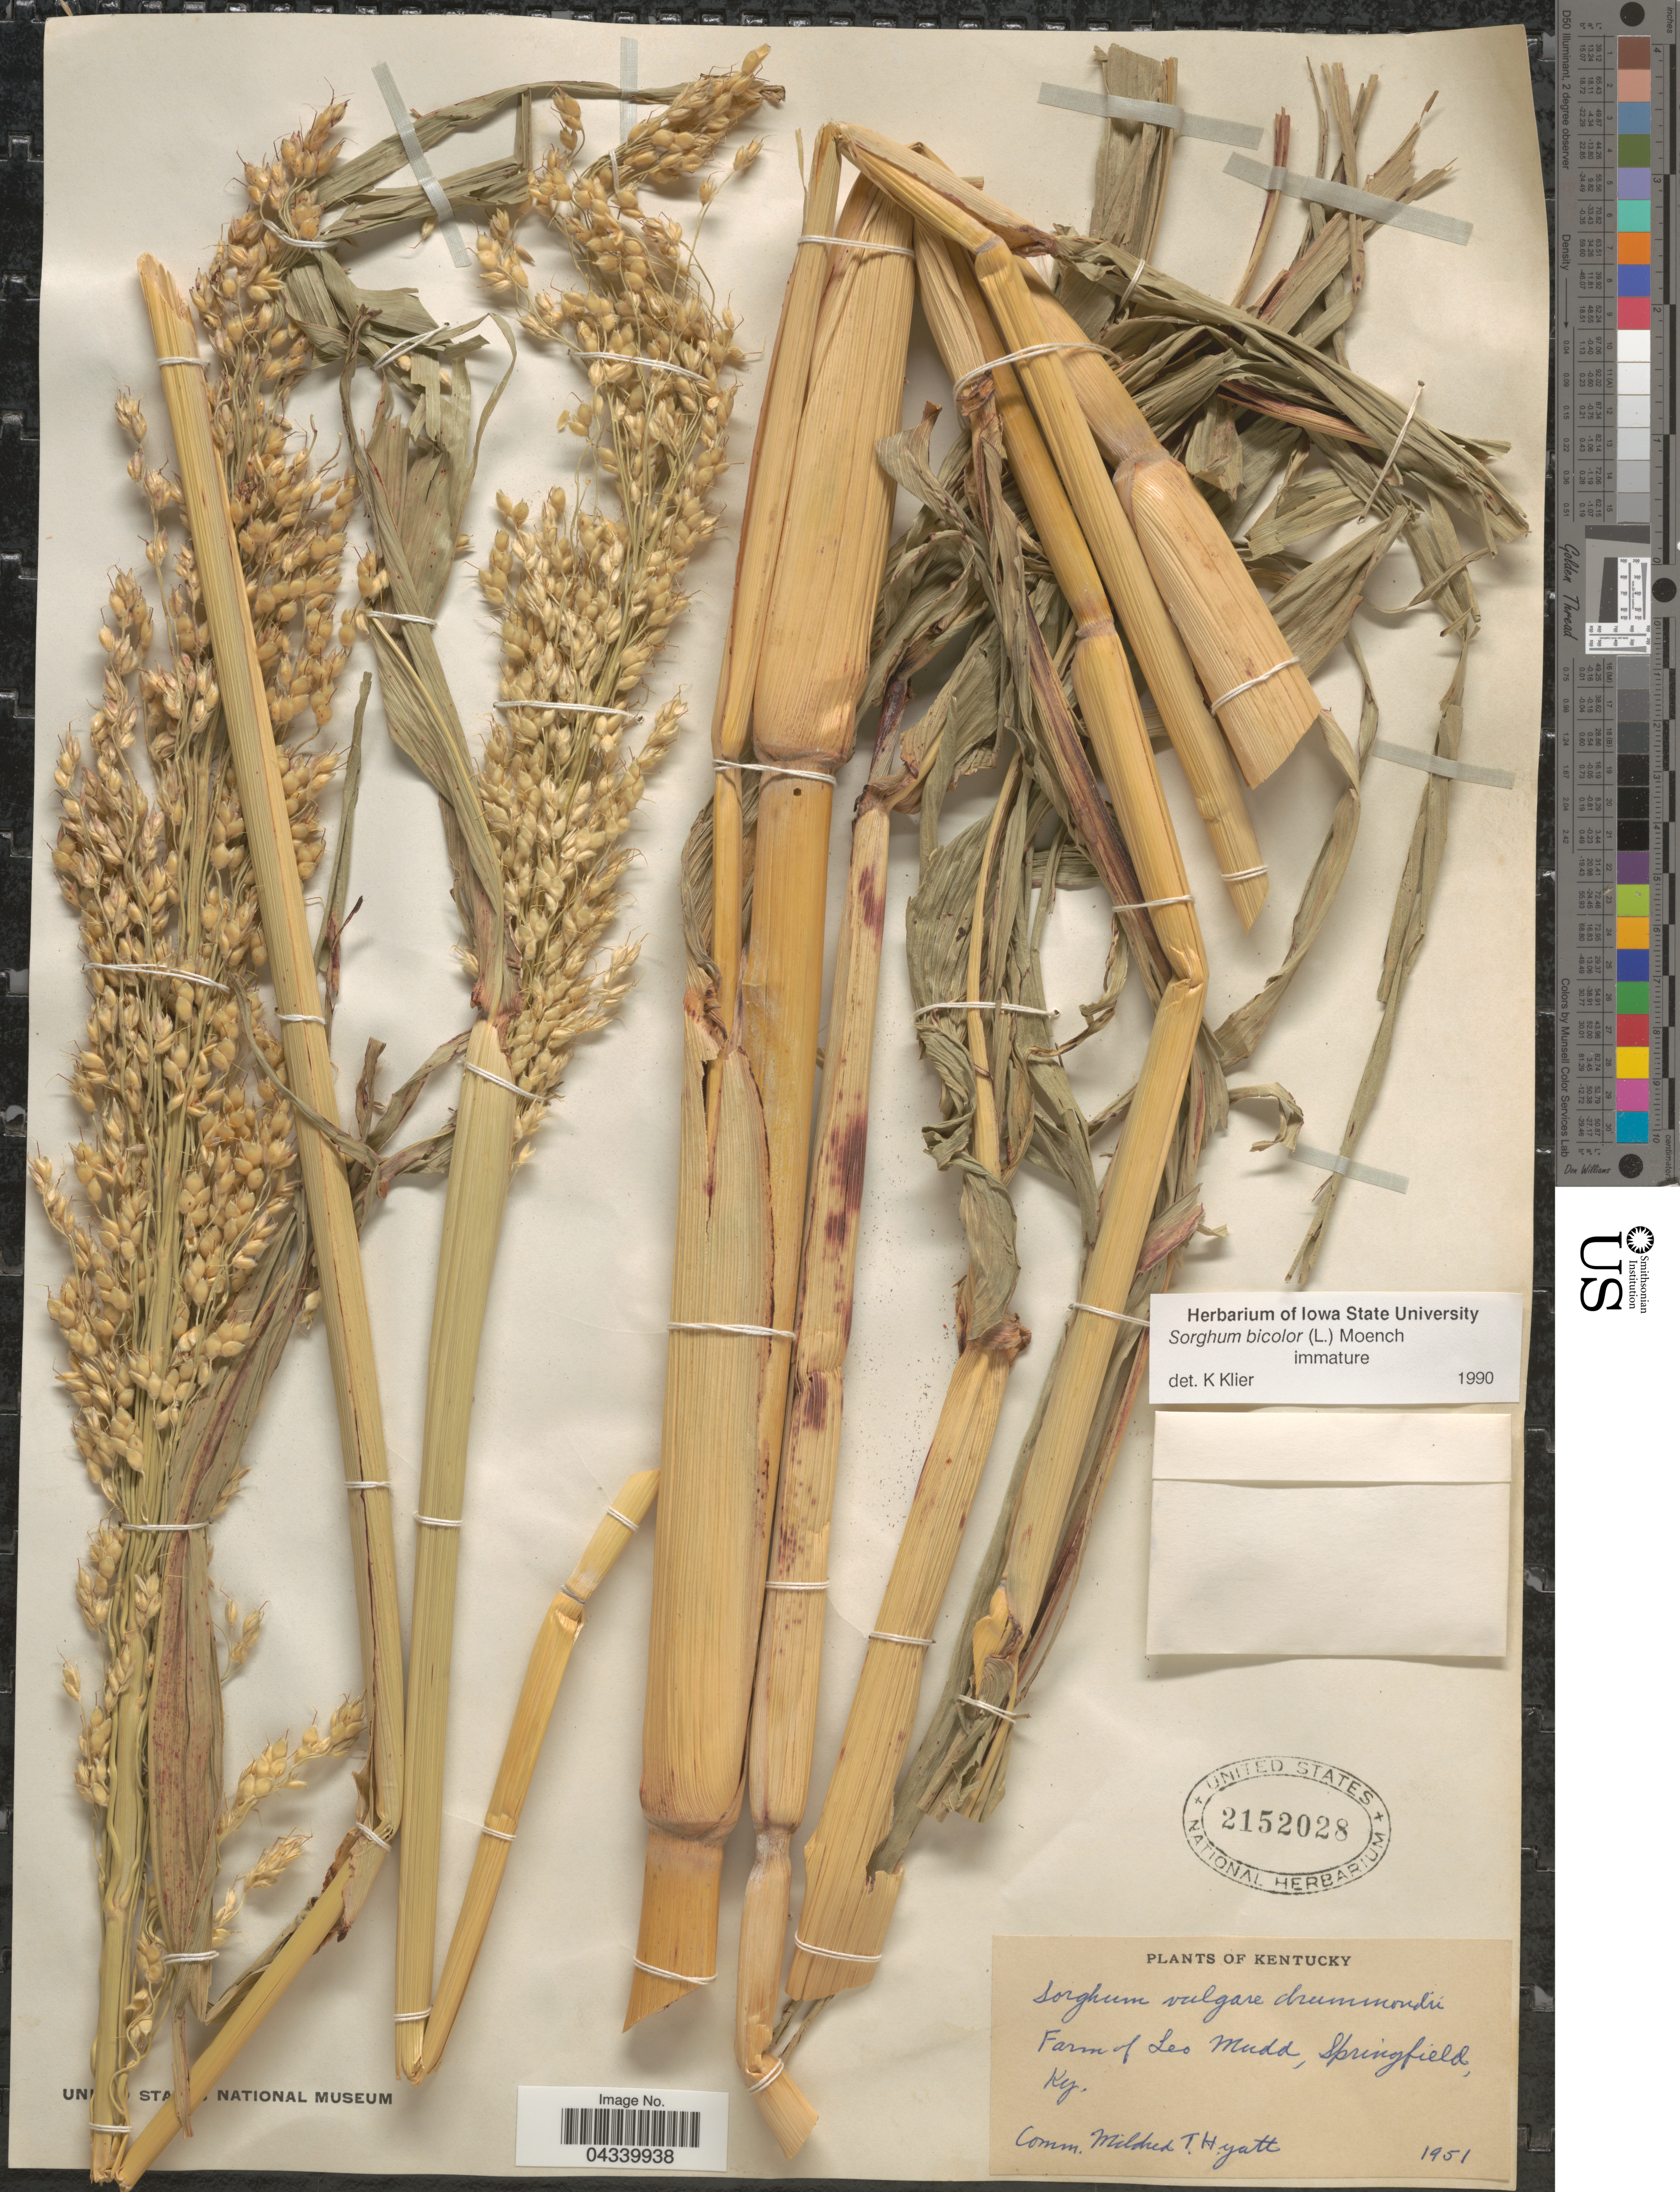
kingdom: Plantae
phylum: Tracheophyta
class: Liliopsida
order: Poales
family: Poaceae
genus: Sorghum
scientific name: Sorghum bicolor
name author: (L.) Moench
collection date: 1951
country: United States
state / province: Kentucky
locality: Farm of Leo Mudd, Springfield.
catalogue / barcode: US 2152028